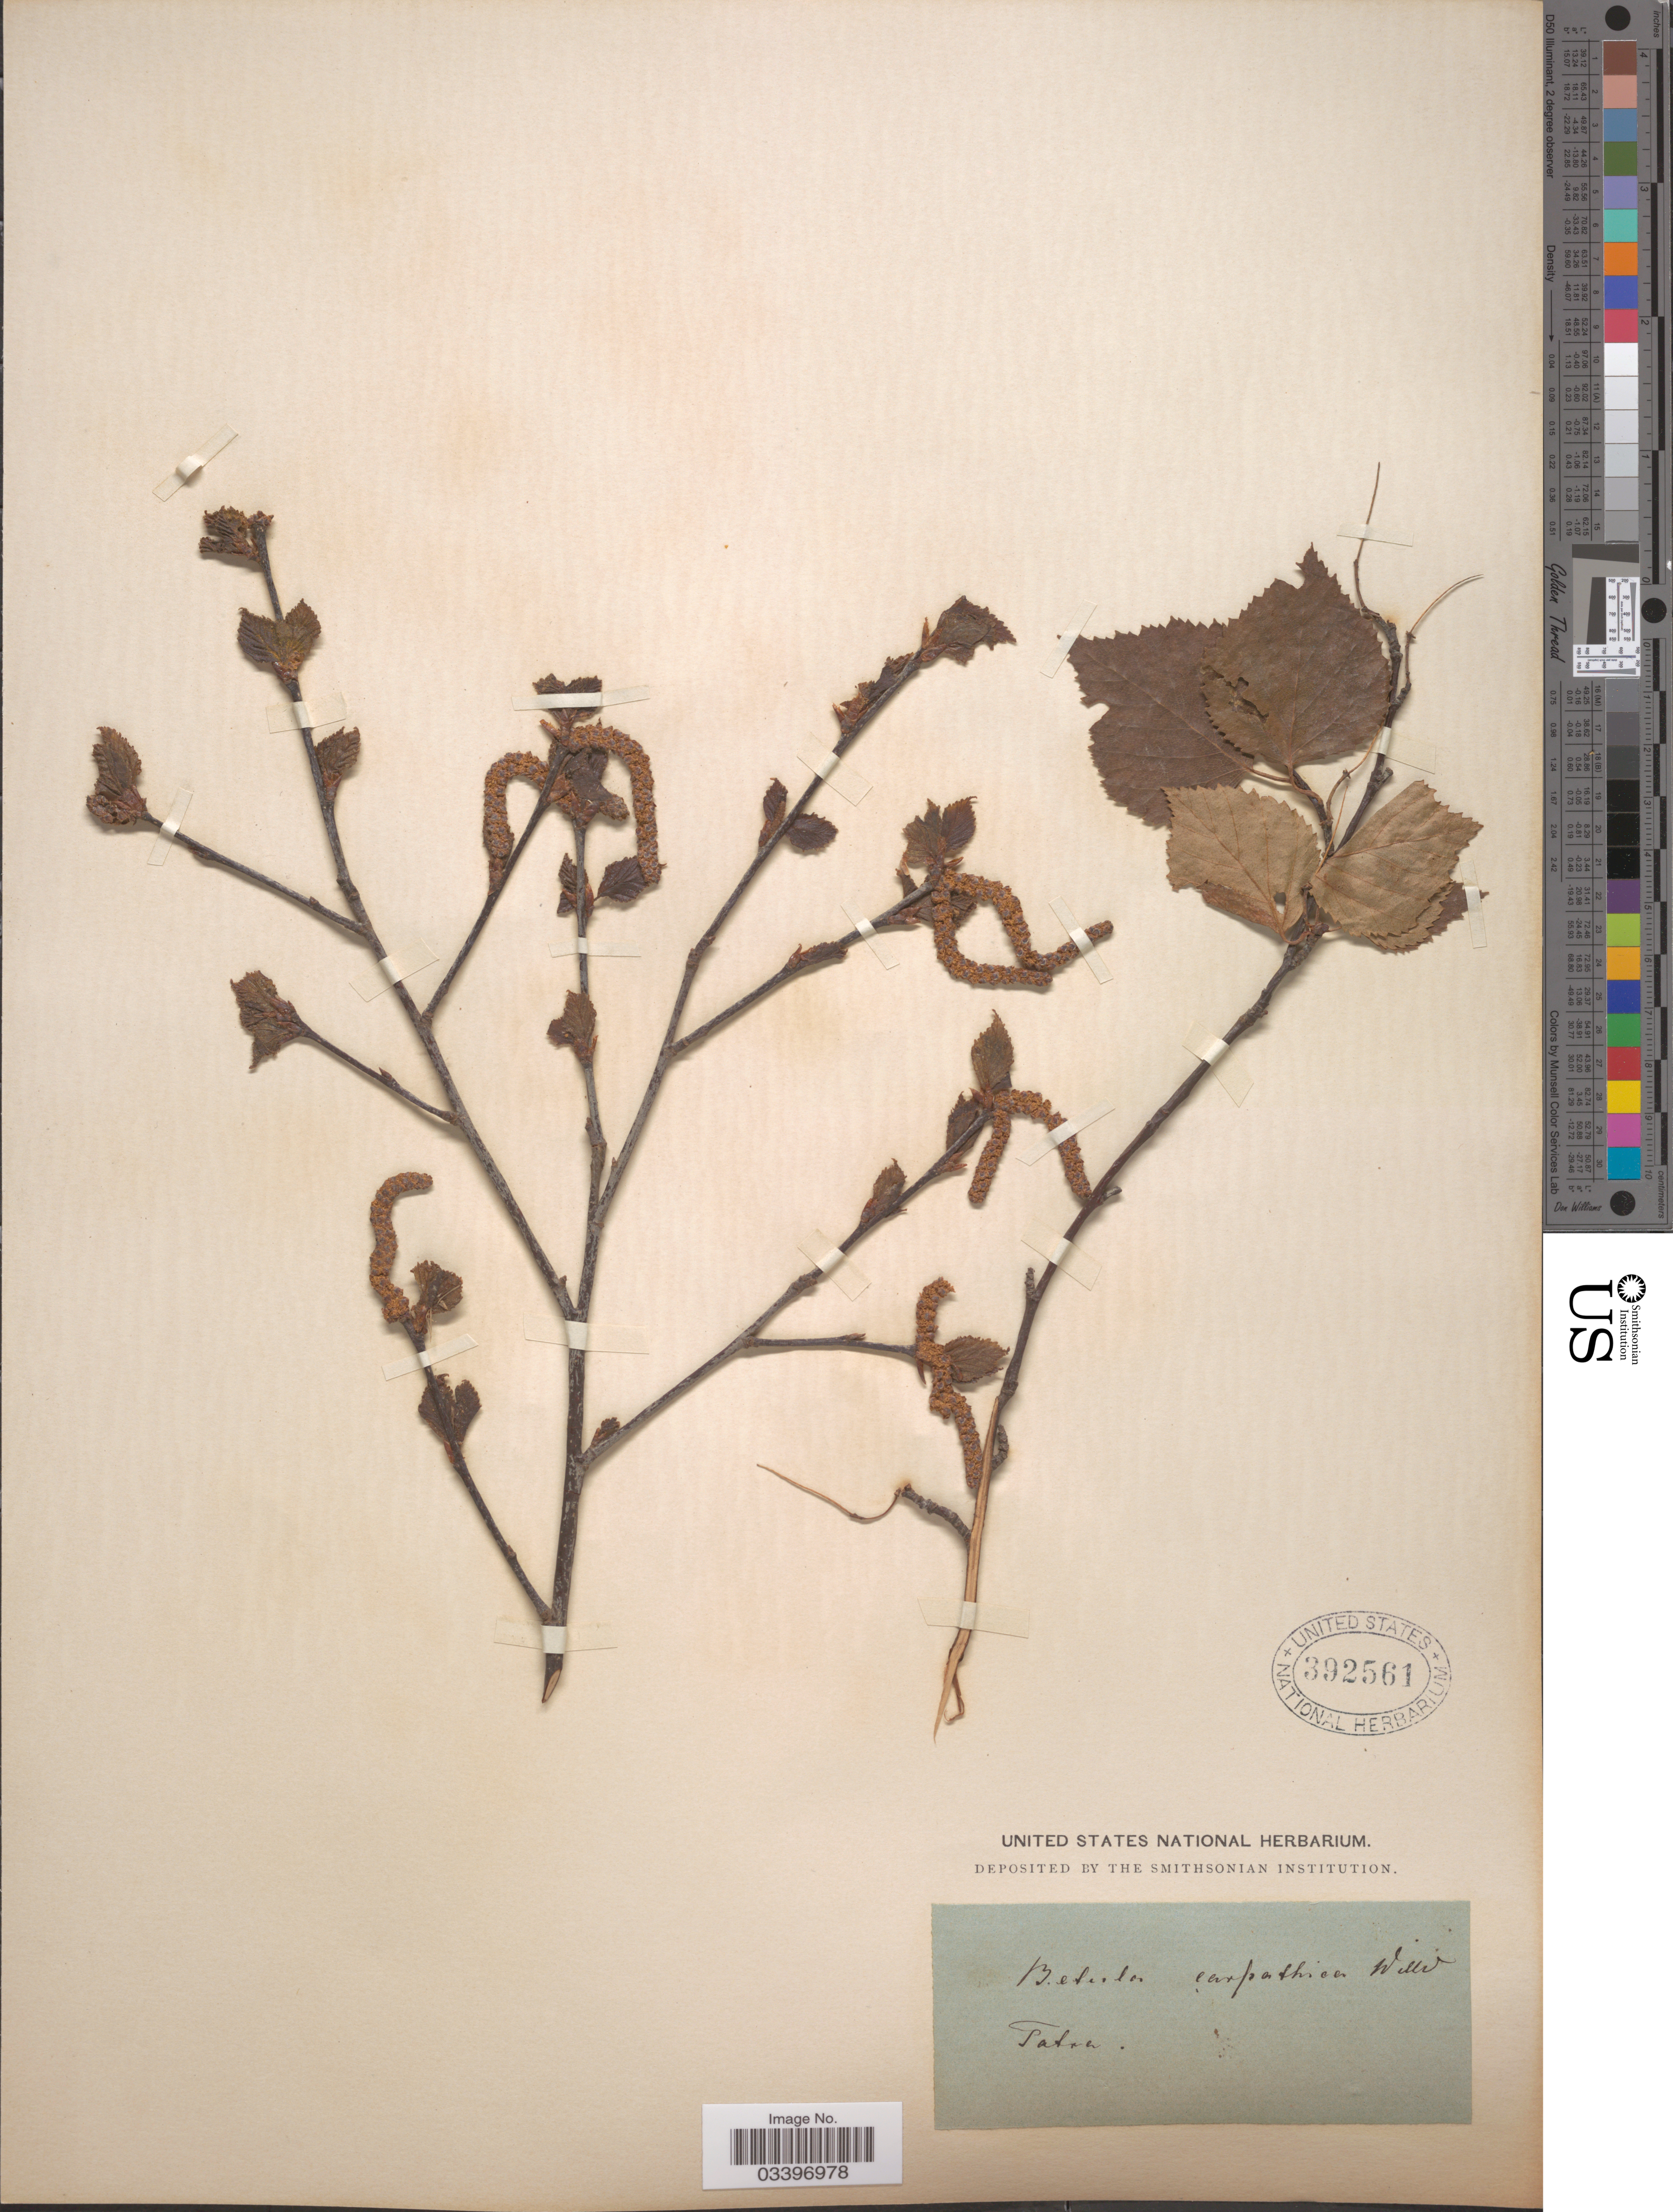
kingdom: Plantae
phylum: Tracheophyta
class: Magnoliopsida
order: Fagales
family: Betulaceae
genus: Betula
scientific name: Betula carpatica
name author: Waldst. & Kit. ex Willd.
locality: Tatra.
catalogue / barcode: US 392561